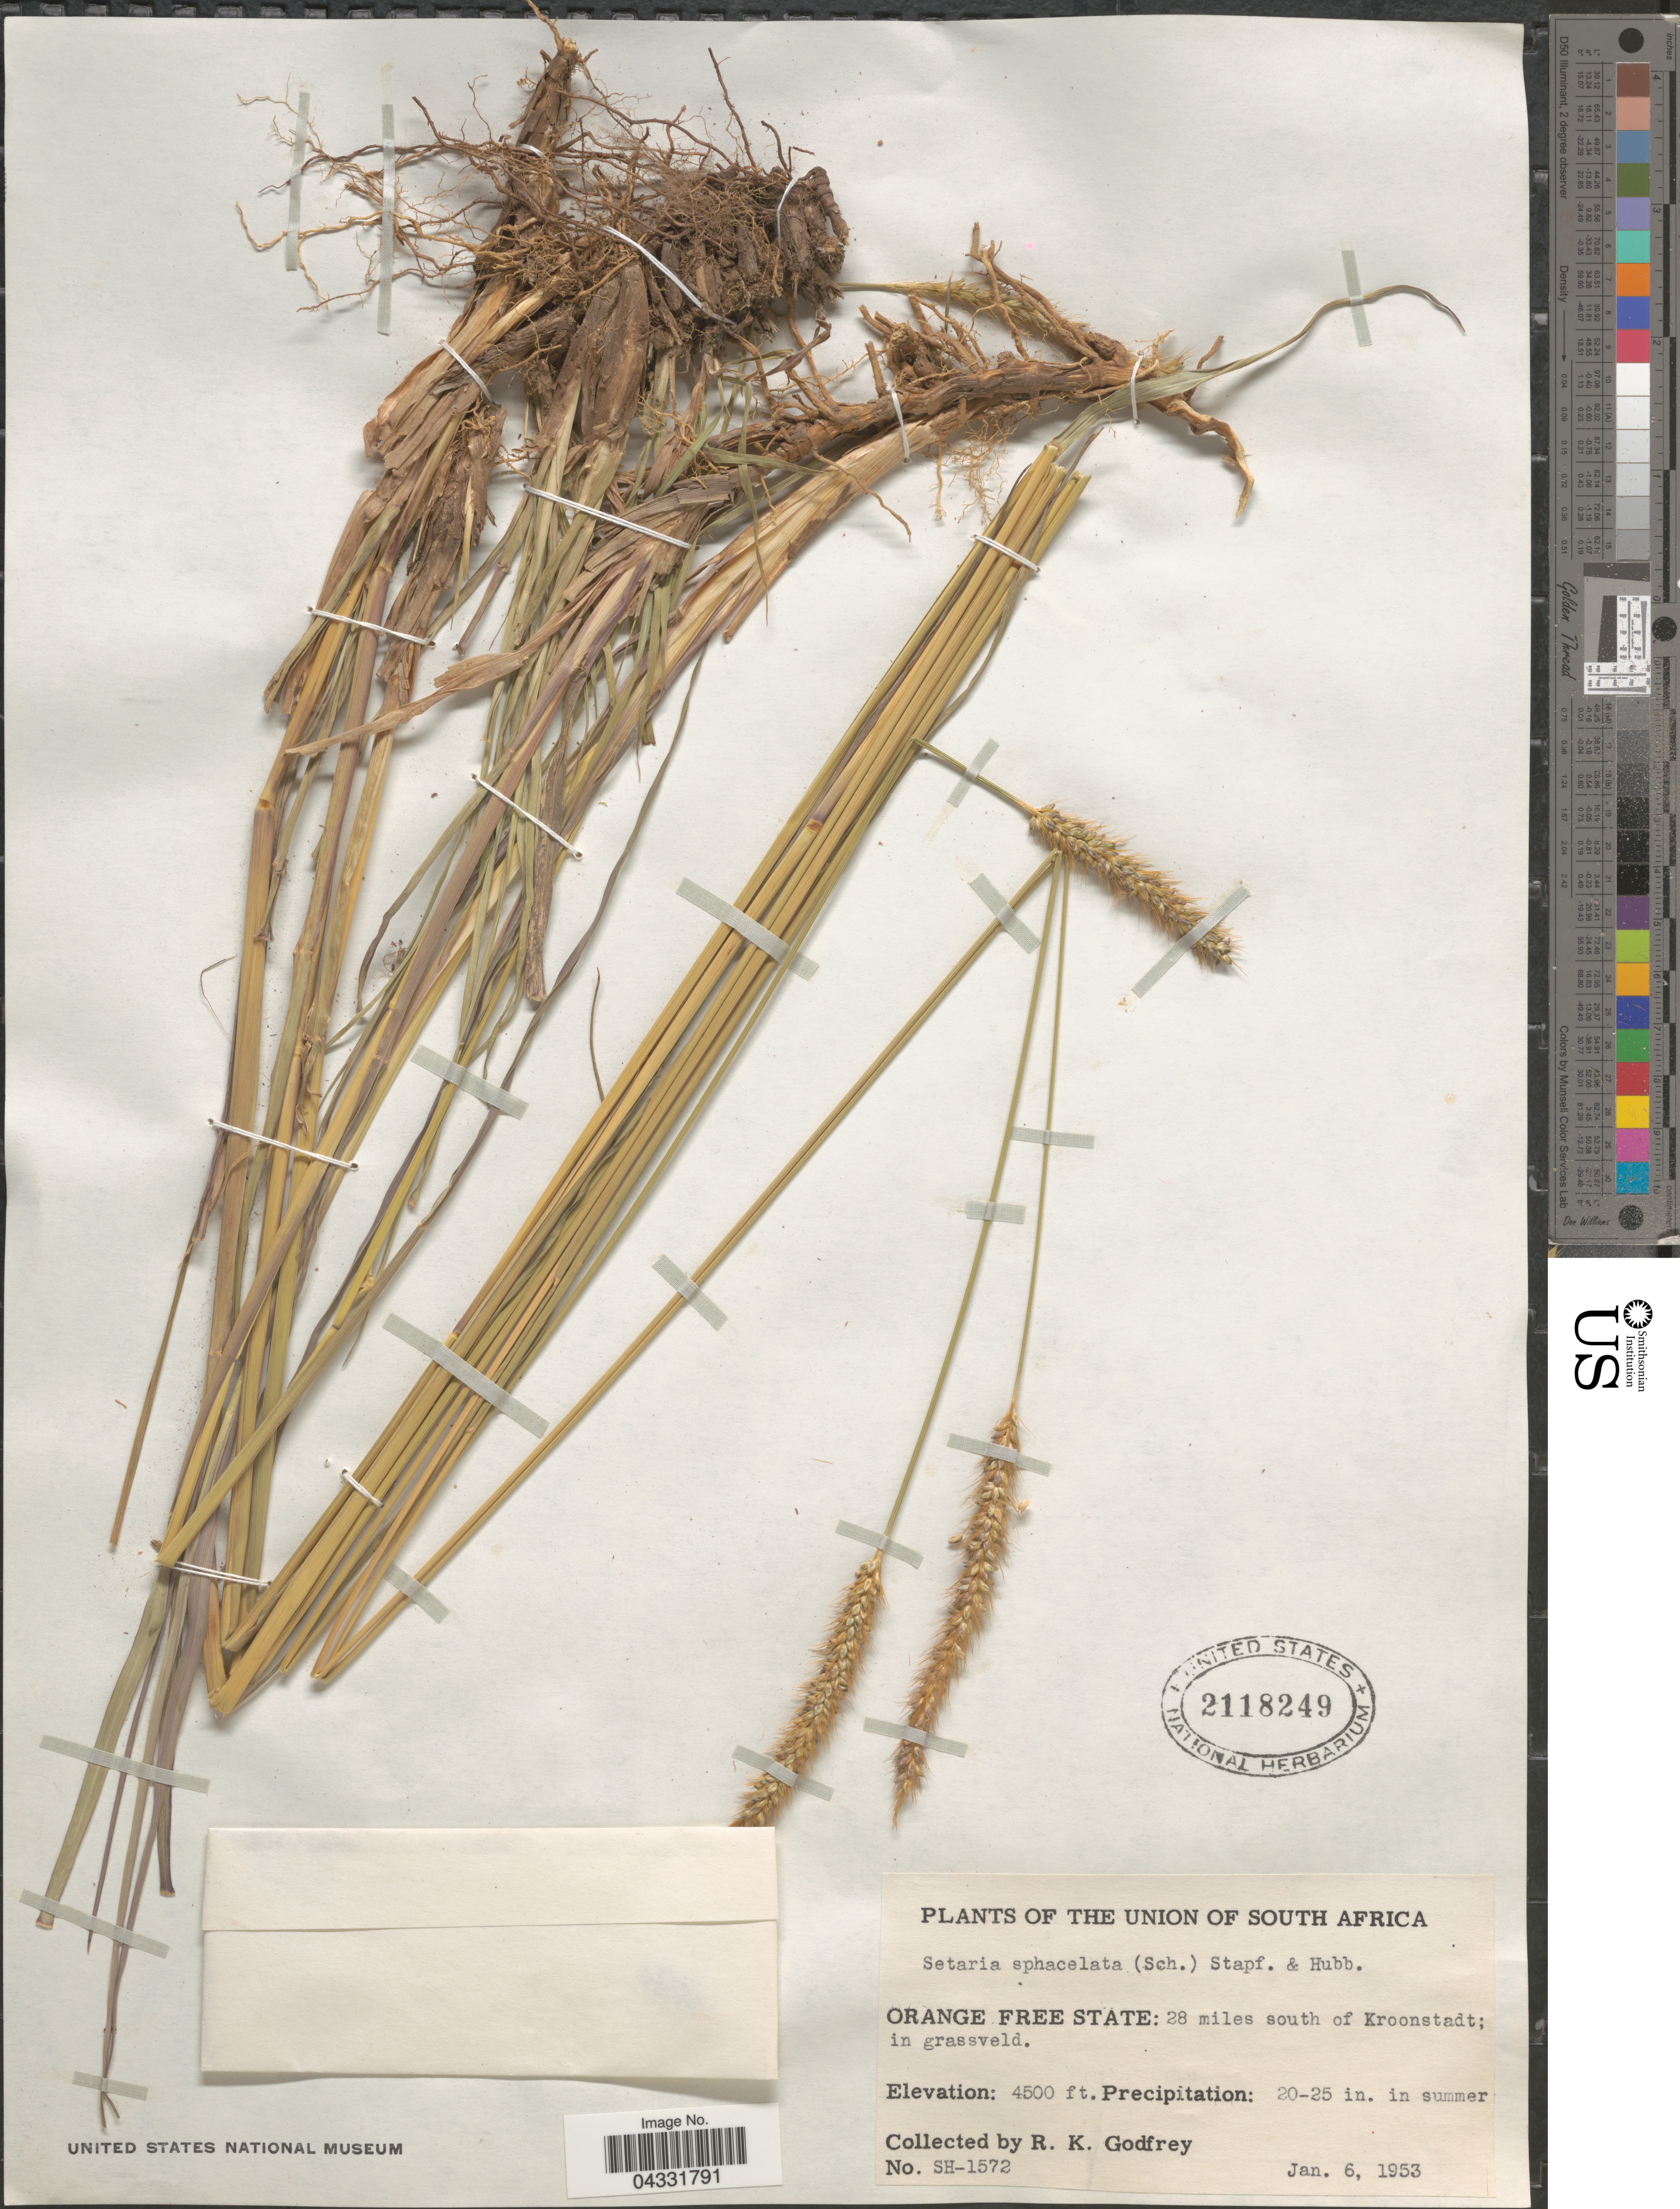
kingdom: Plantae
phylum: Tracheophyta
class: Liliopsida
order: Poales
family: Poaceae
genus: Setaria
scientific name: Setaria sphacelata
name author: (Schumach.) Stapf & Hubb. ex Moss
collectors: R. K. Godfrey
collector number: SH-1572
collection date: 1953-01-06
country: South Africa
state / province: Free State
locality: The Union of South Africa. Orange Free State: 28 miles south of Kroonstadt.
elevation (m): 1372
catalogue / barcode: US 2118249